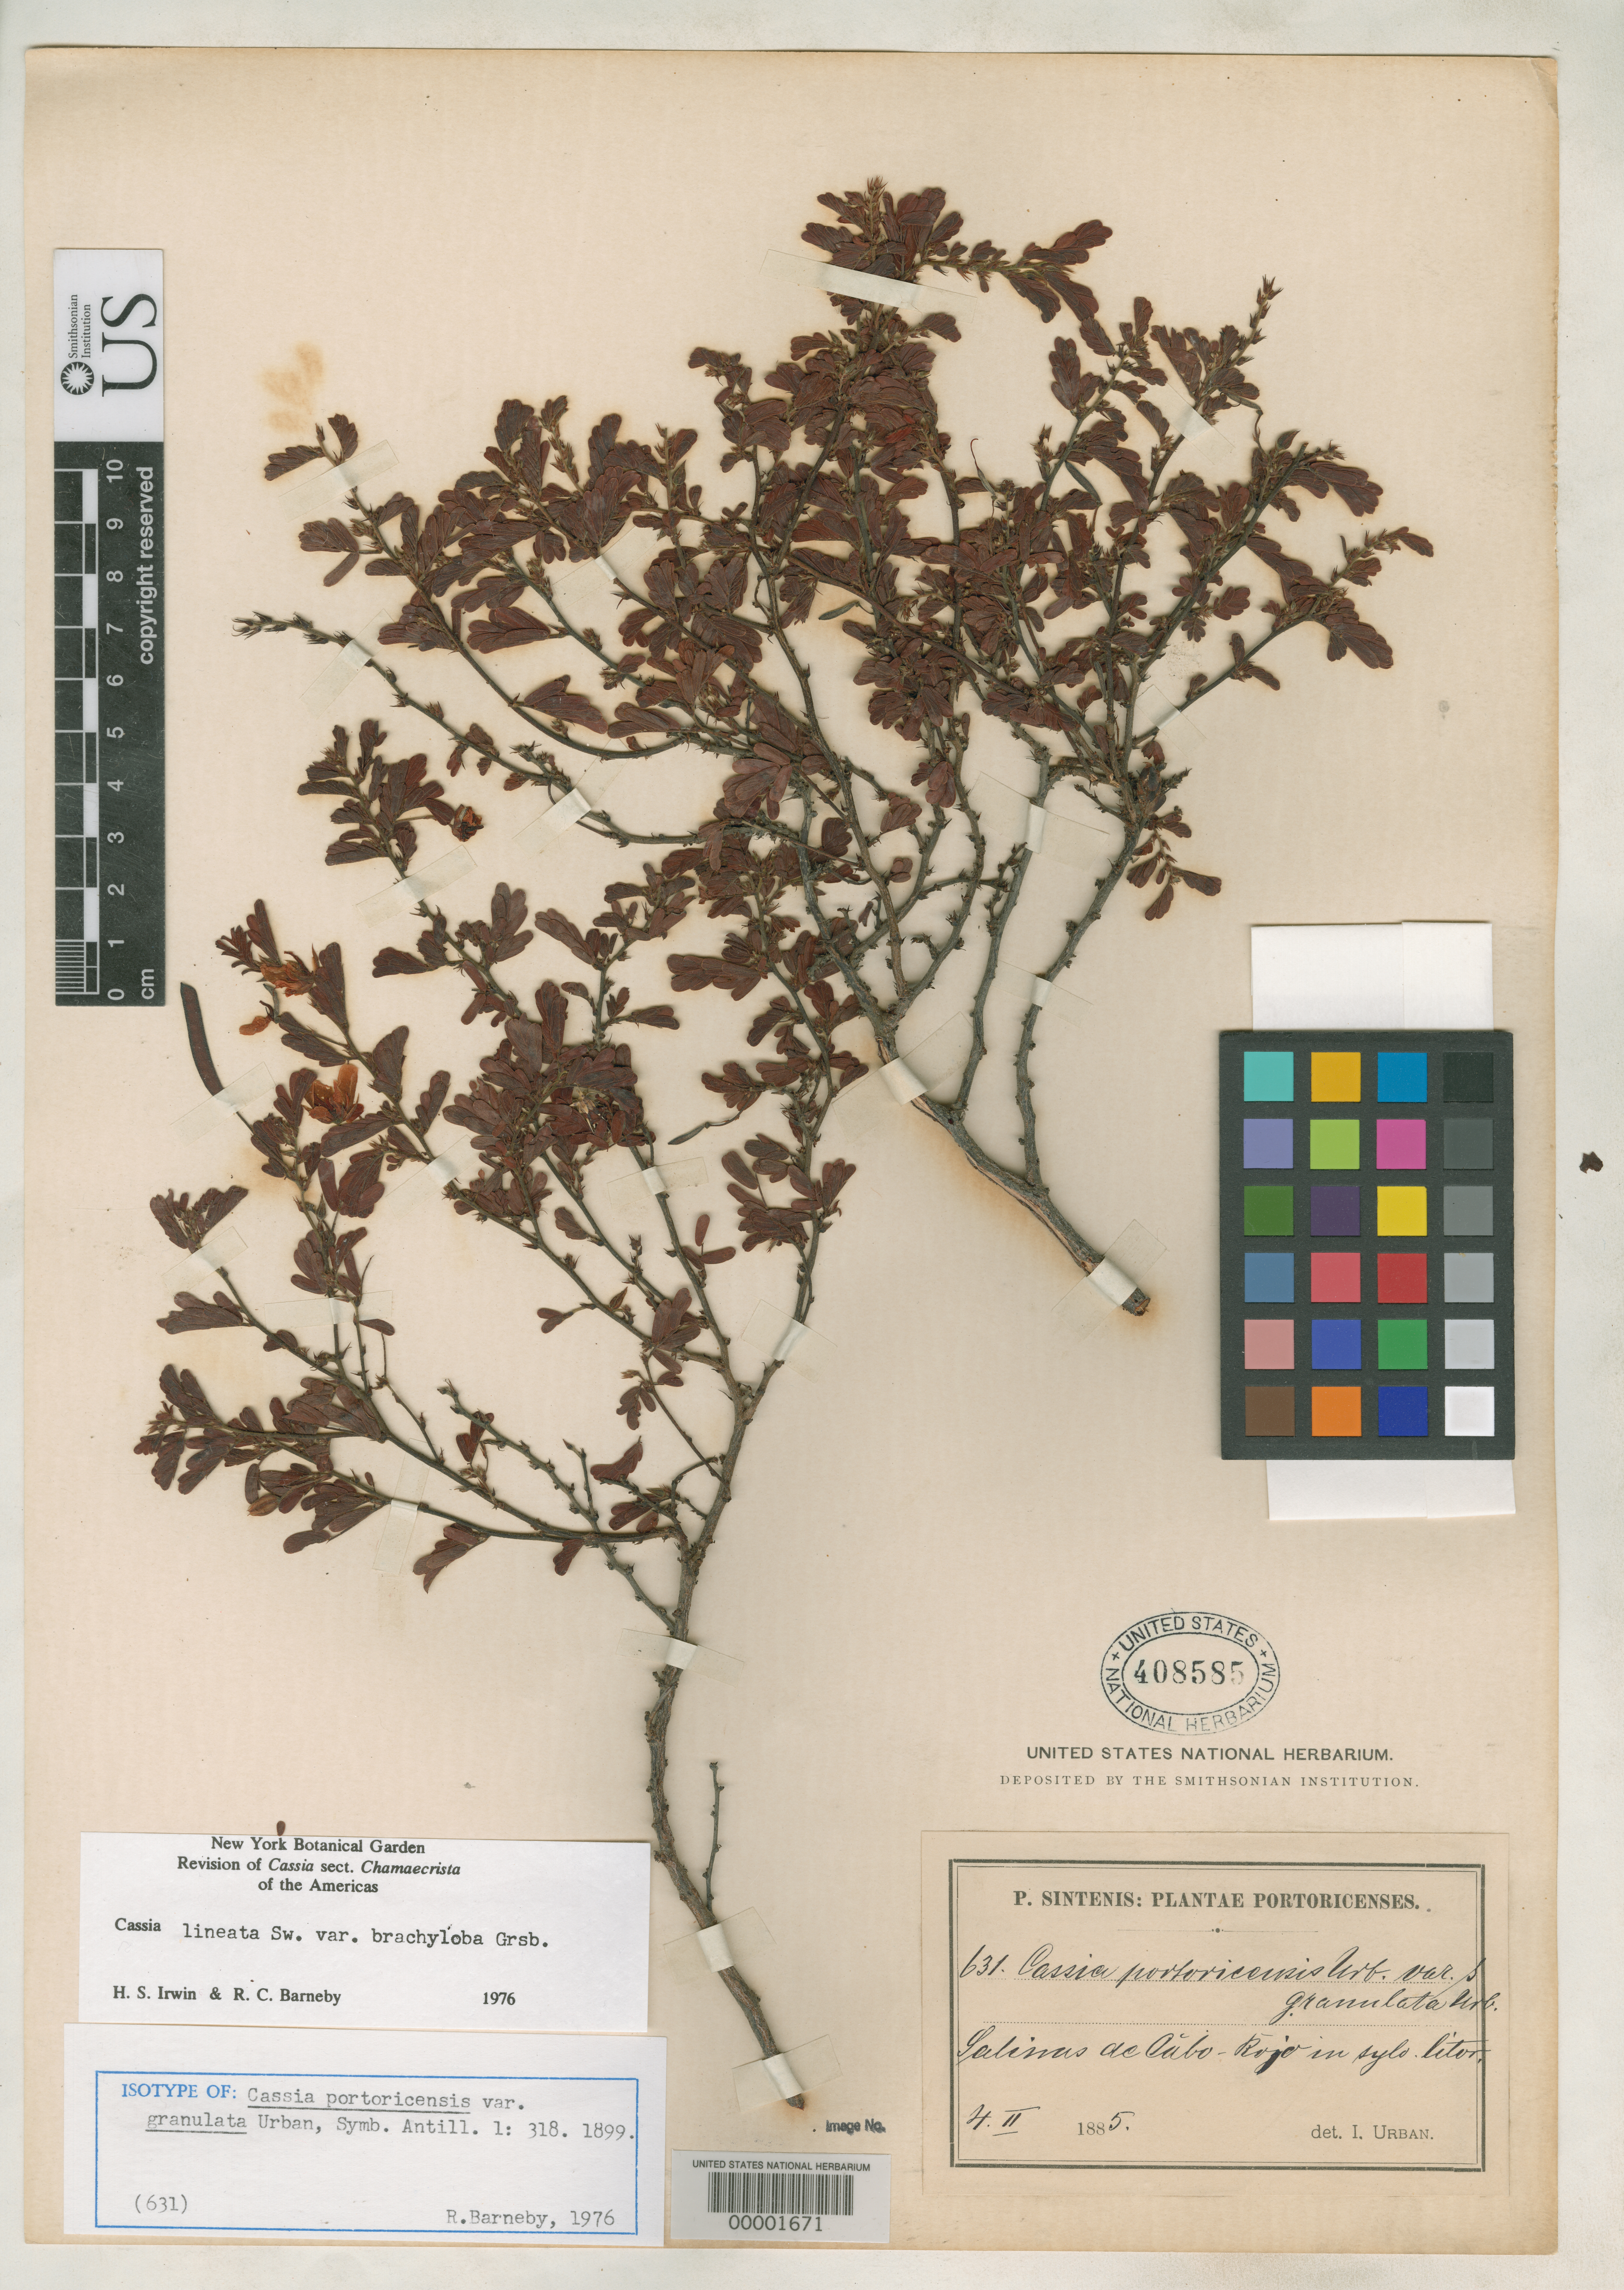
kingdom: Plantae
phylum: Tracheophyta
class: Magnoliopsida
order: Fabales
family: Fabaceae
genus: Cassia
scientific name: Cassia portoricensis var. granulata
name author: Urb.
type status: Isotype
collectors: P. Sintenis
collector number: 631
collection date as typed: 04 Feb 1885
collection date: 1885-02-04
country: Puerto Rico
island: Greater Antilles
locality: Salinas de Cabo-Rojo.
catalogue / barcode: US 408585